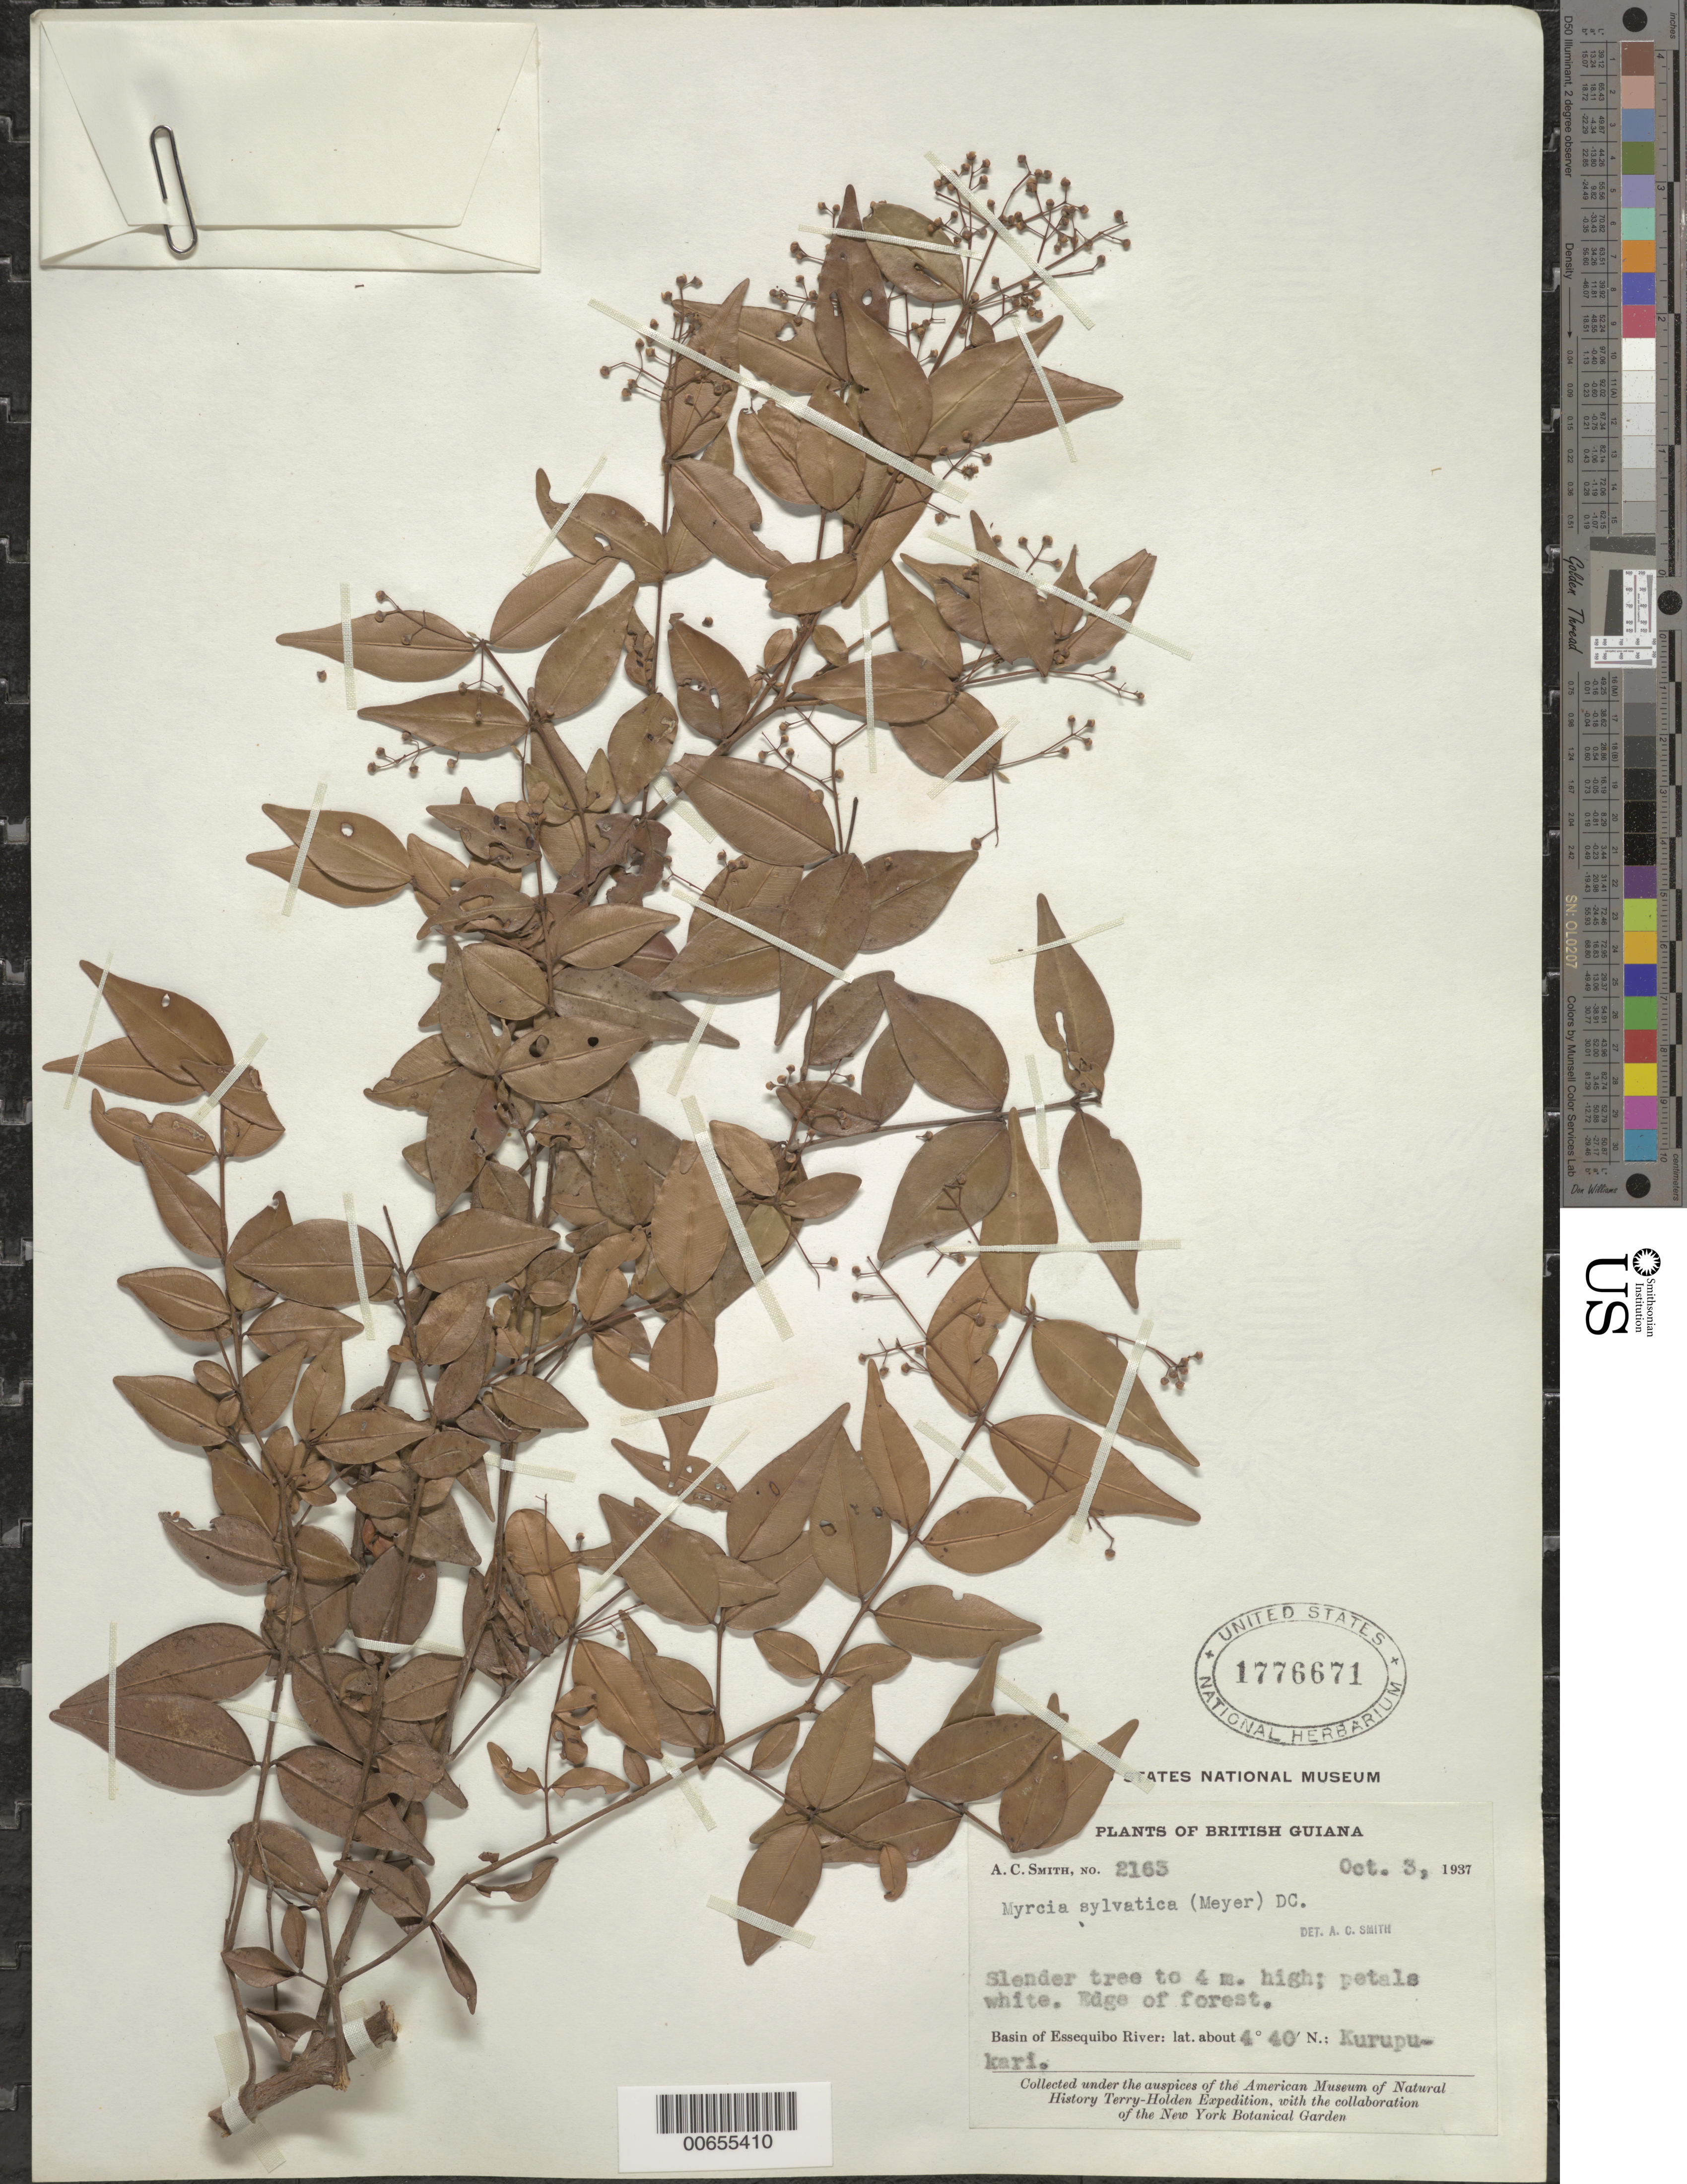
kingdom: Plantae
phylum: Tracheophyta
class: Magnoliopsida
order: Myrtales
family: Myrtaceae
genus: Myrcia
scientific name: Myrcia sylvatica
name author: (G. Mey.) DC.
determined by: Smith, A. C.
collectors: A. C. Smith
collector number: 2163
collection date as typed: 3-Oct-37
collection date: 1937-10-03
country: Guyana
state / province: Potaro-Siparuni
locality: Kurupukari, Essequibo River basin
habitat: Edge of forest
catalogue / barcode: US 1776671